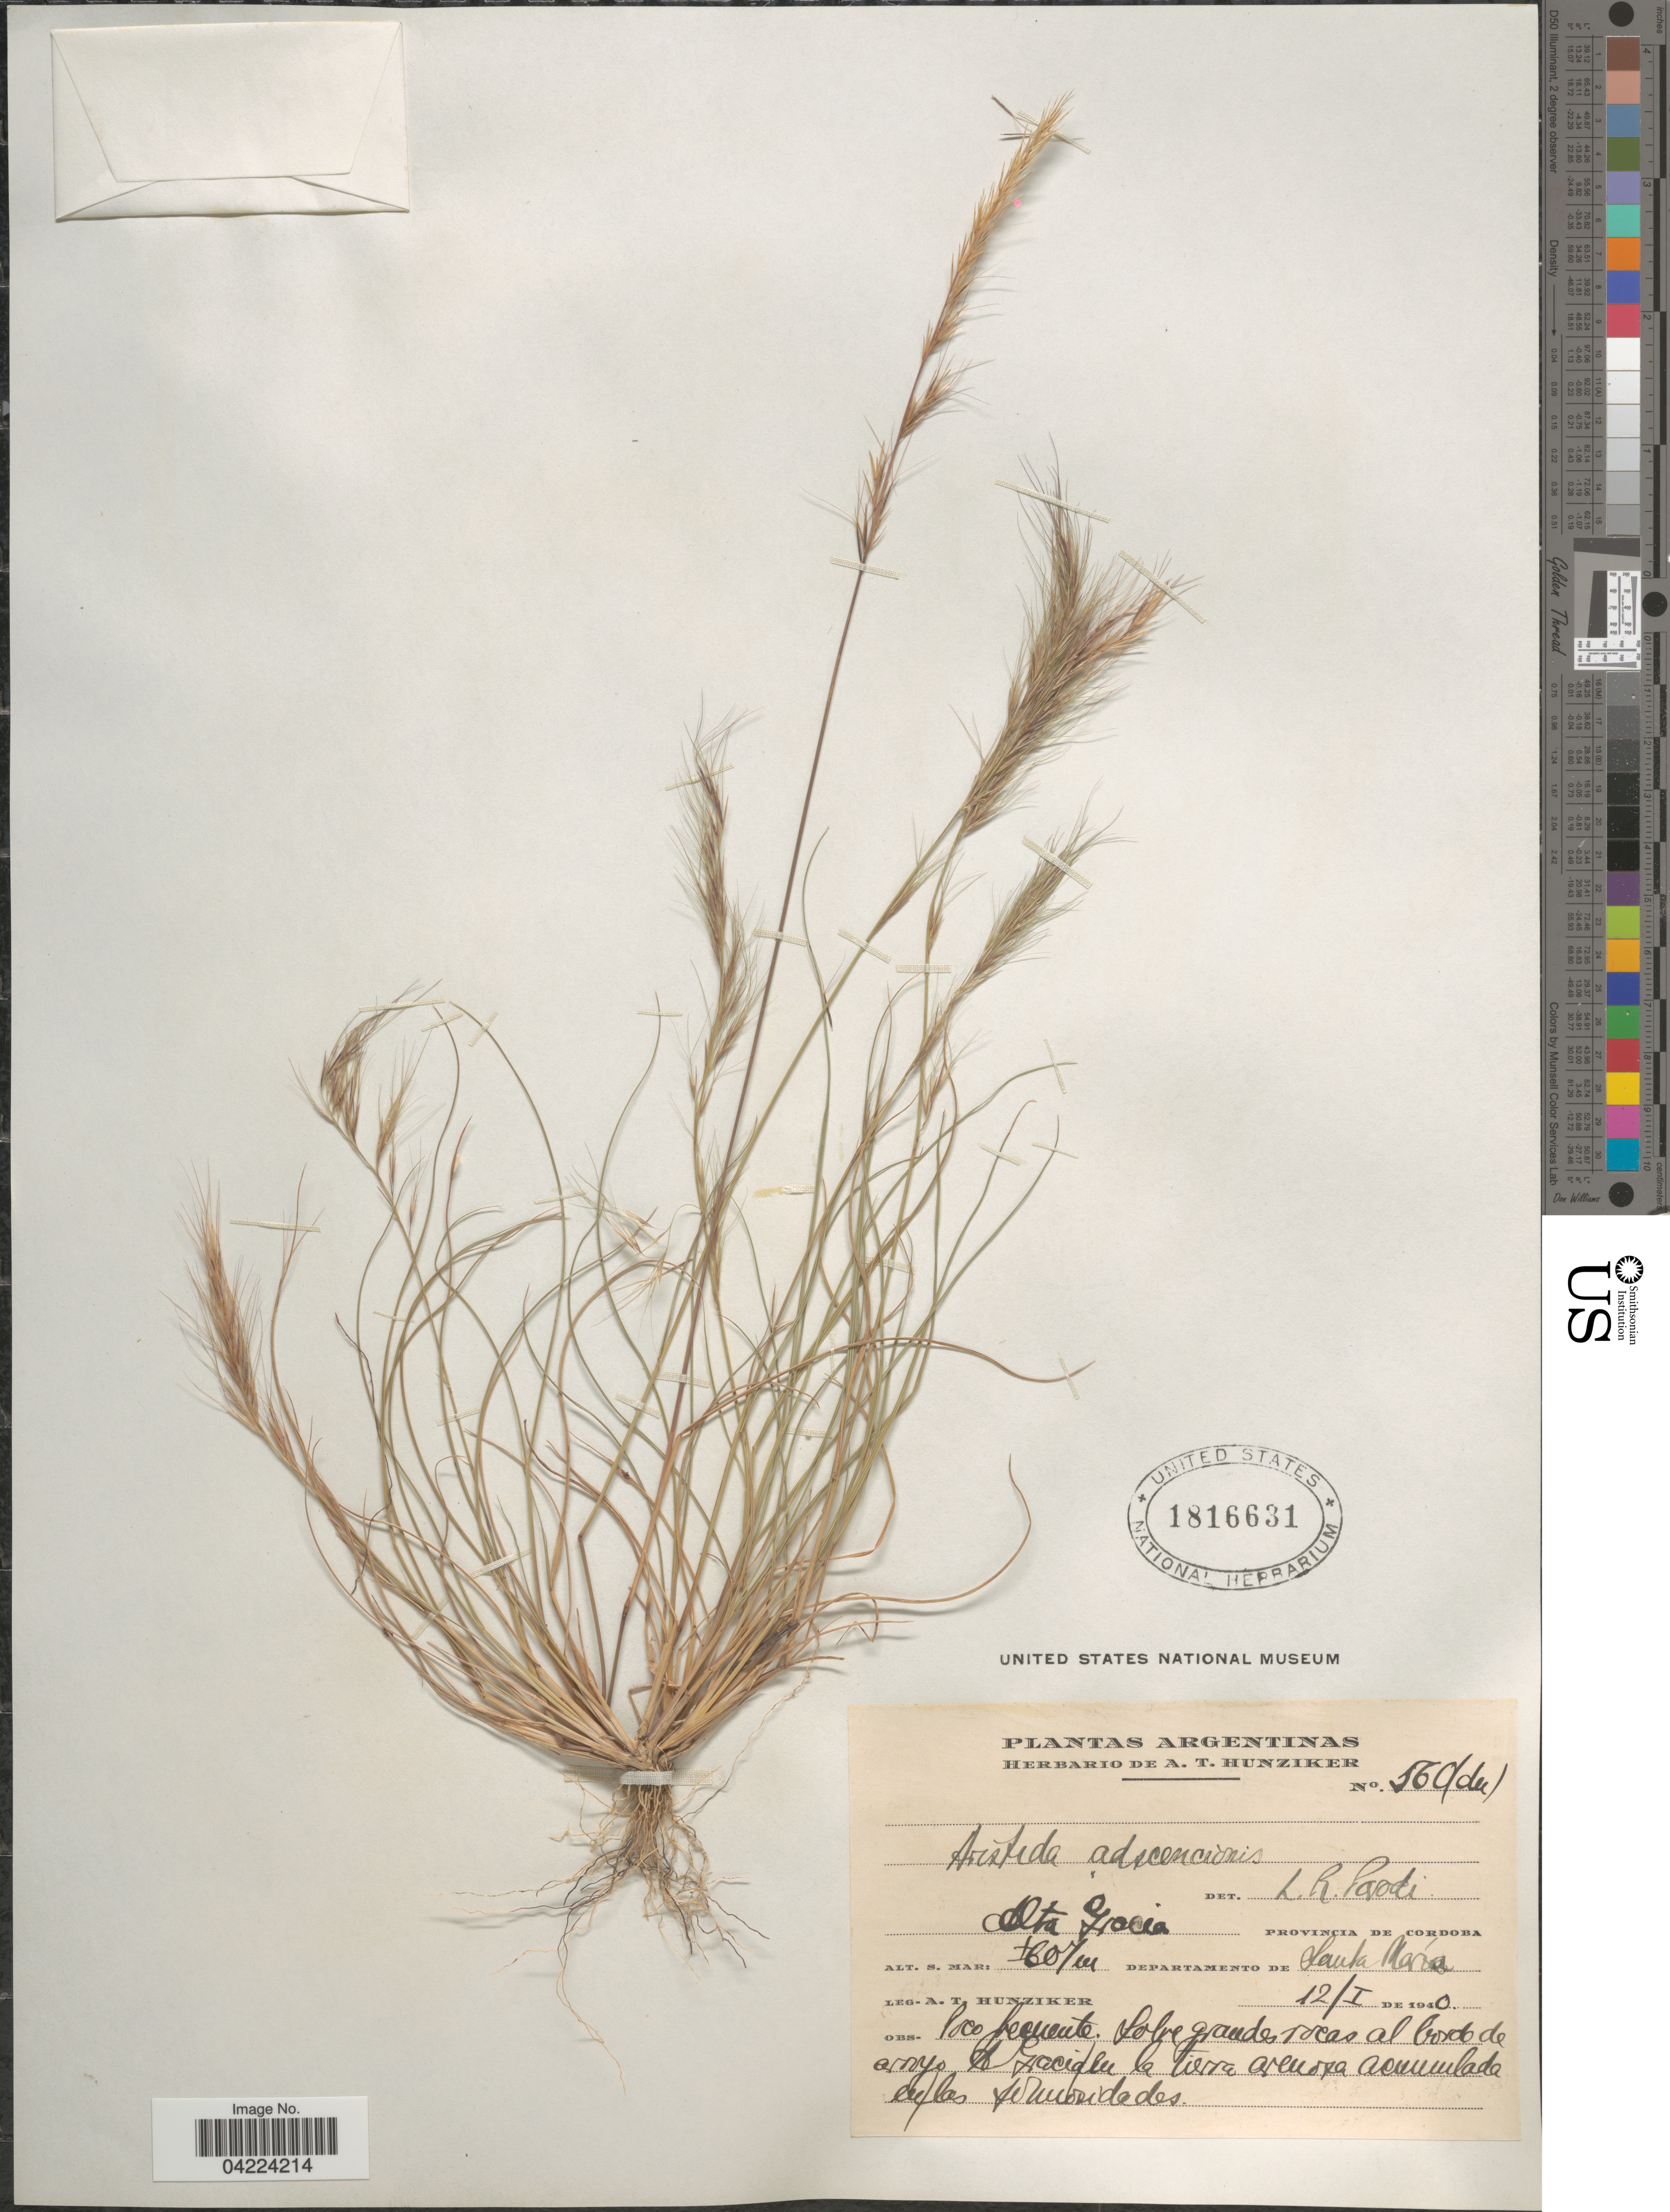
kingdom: Plantae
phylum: Tracheophyta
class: Liliopsida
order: Poales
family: Poaceae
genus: Aristida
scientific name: Aristida adscensionis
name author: L.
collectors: A. T. Hunziker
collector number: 560(du)*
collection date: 1940-01-12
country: Argentina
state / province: Cordoba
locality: Alta Gracia. Departamento de Santa María.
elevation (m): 607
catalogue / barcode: US 1816631